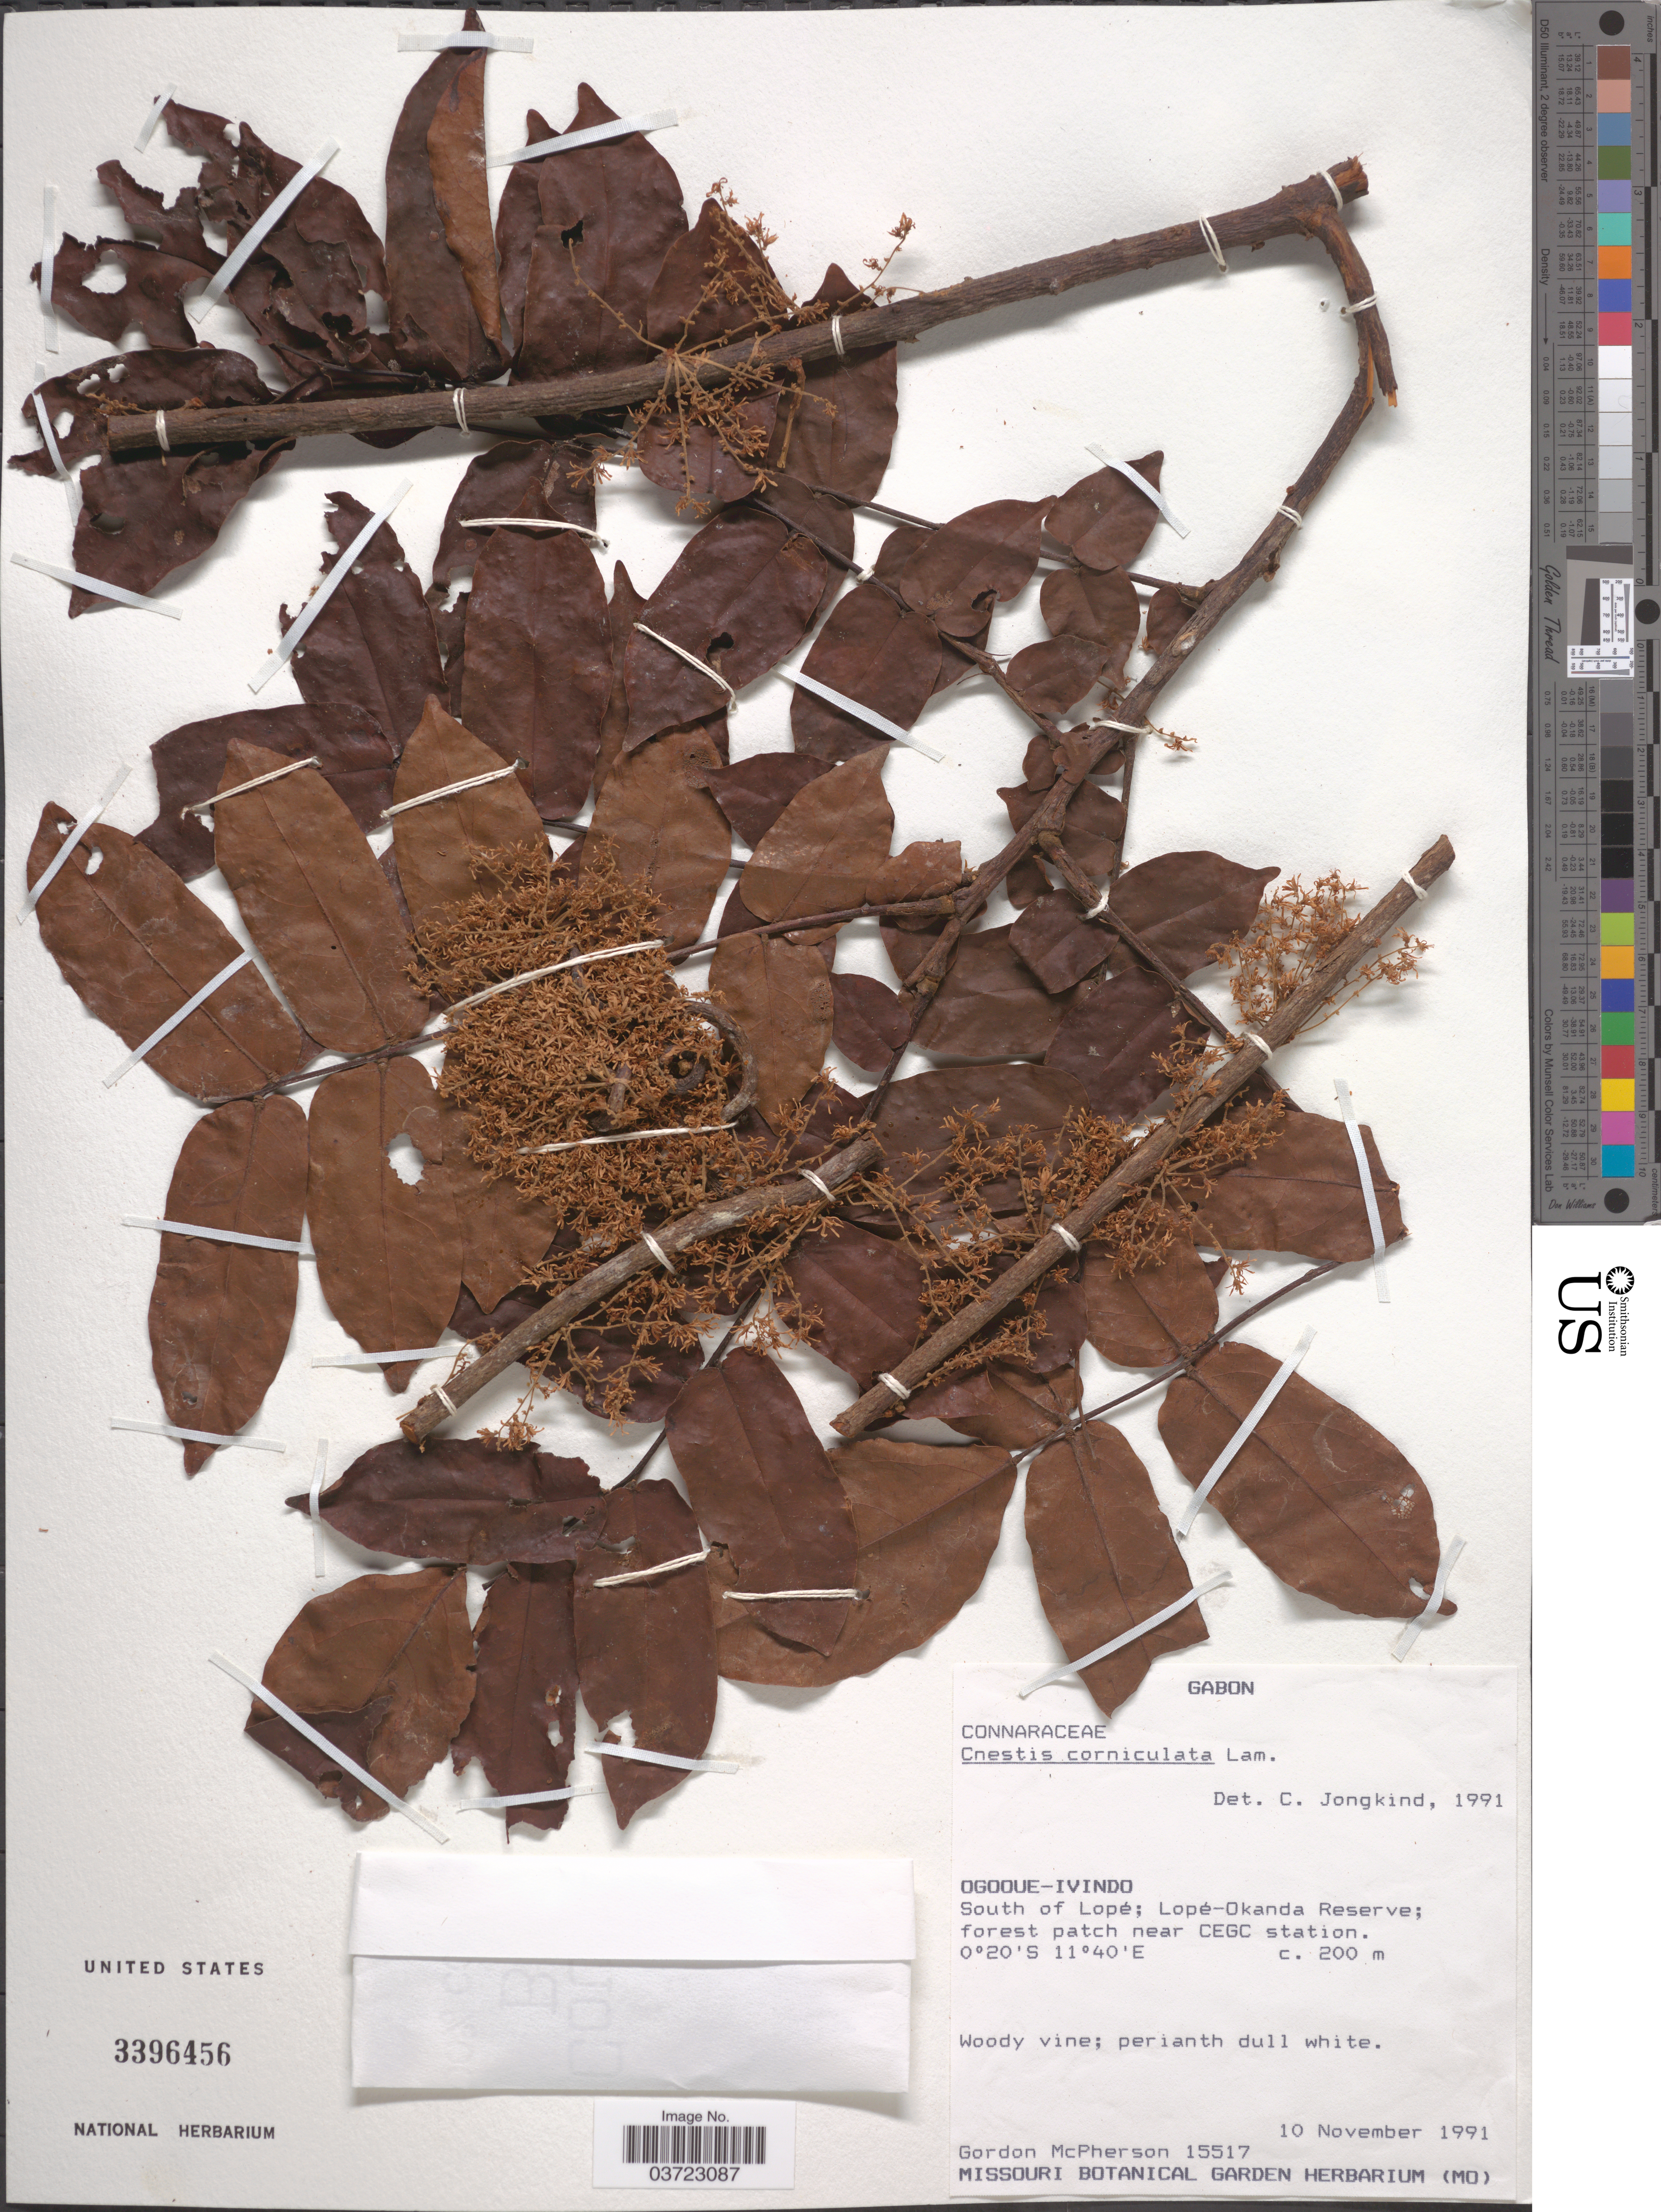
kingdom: Plantae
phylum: Tracheophyta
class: Magnoliopsida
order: Oxalidales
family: Connaraceae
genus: Cnestis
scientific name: Cnestis corniculata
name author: Lam.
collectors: G. McPherson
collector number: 15517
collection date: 1991-11-10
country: Gabon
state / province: Ogooue-Ivindo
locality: South of Lopé; Lopé-Okanda Reserve; forest patch near CEGC station.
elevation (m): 200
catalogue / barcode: US 3396456